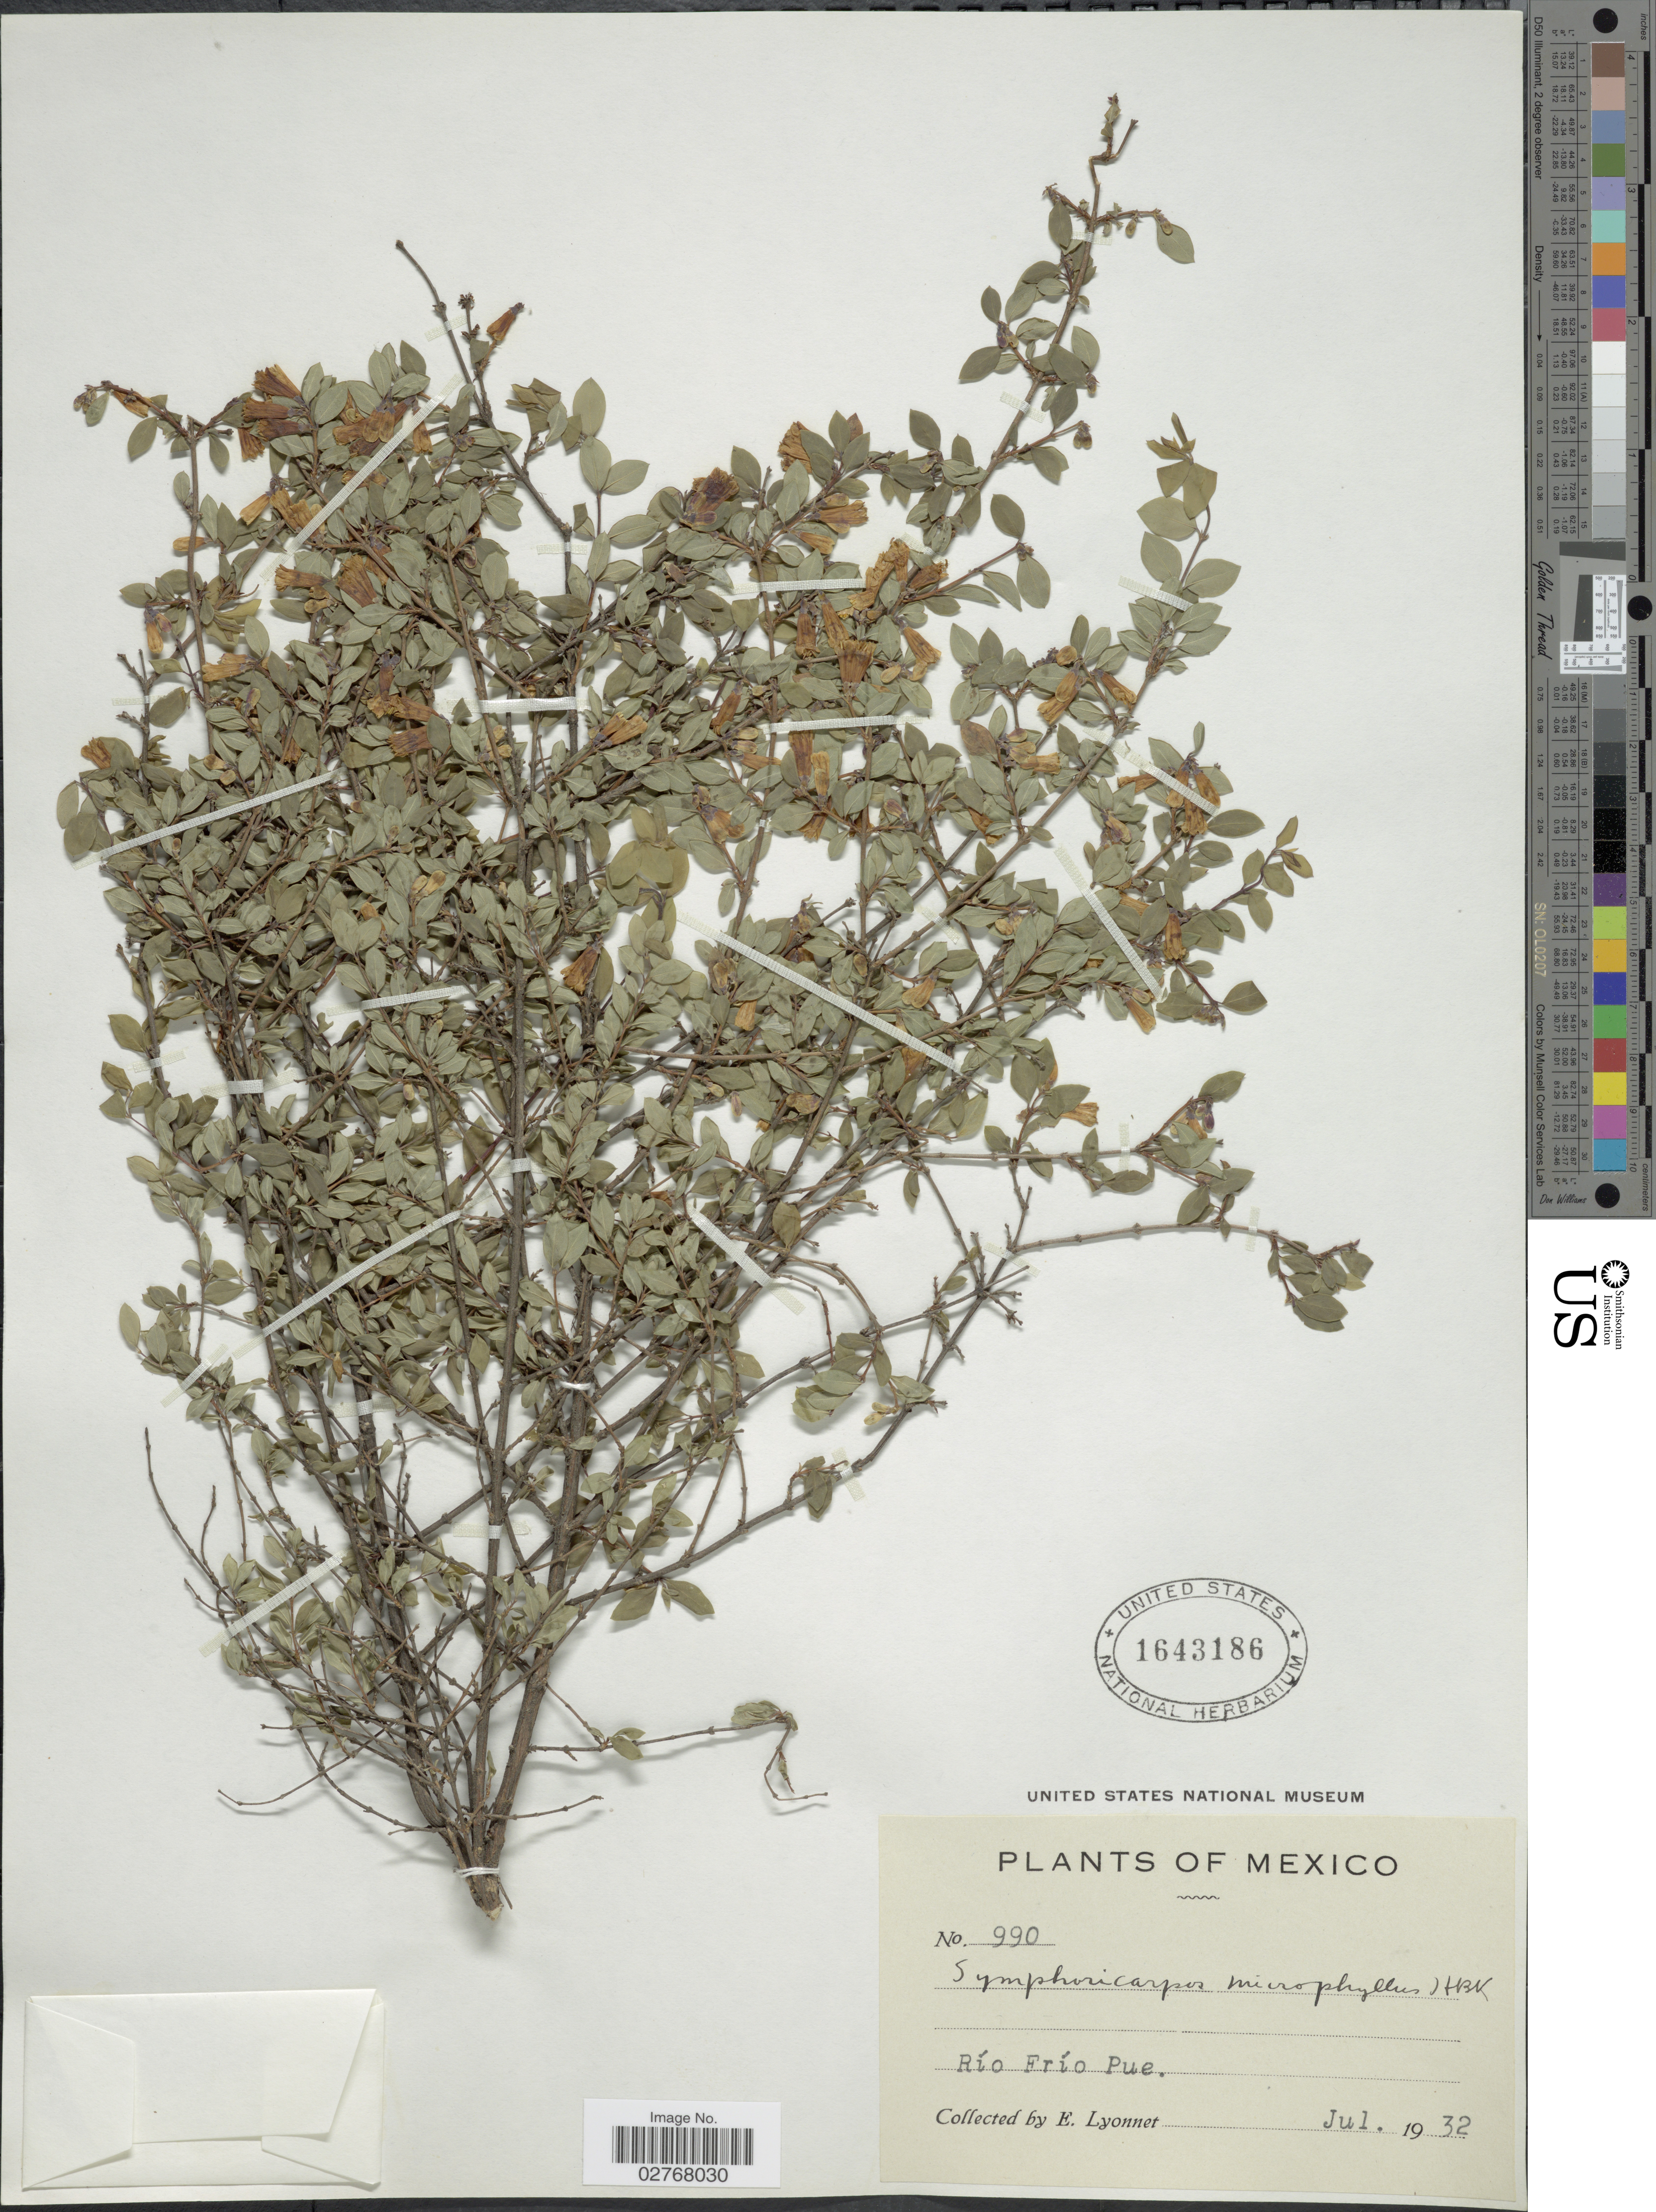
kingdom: Plantae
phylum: Tracheophyta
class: Magnoliopsida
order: Dipsacales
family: Caprifoliaceae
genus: Symphoricarpos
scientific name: Symphoricarpos microphyllus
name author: Kunth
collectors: E. Lyonnet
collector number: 990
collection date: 1932-07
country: Mexico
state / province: Puebla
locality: Río Frío Pue.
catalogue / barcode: US 1643186